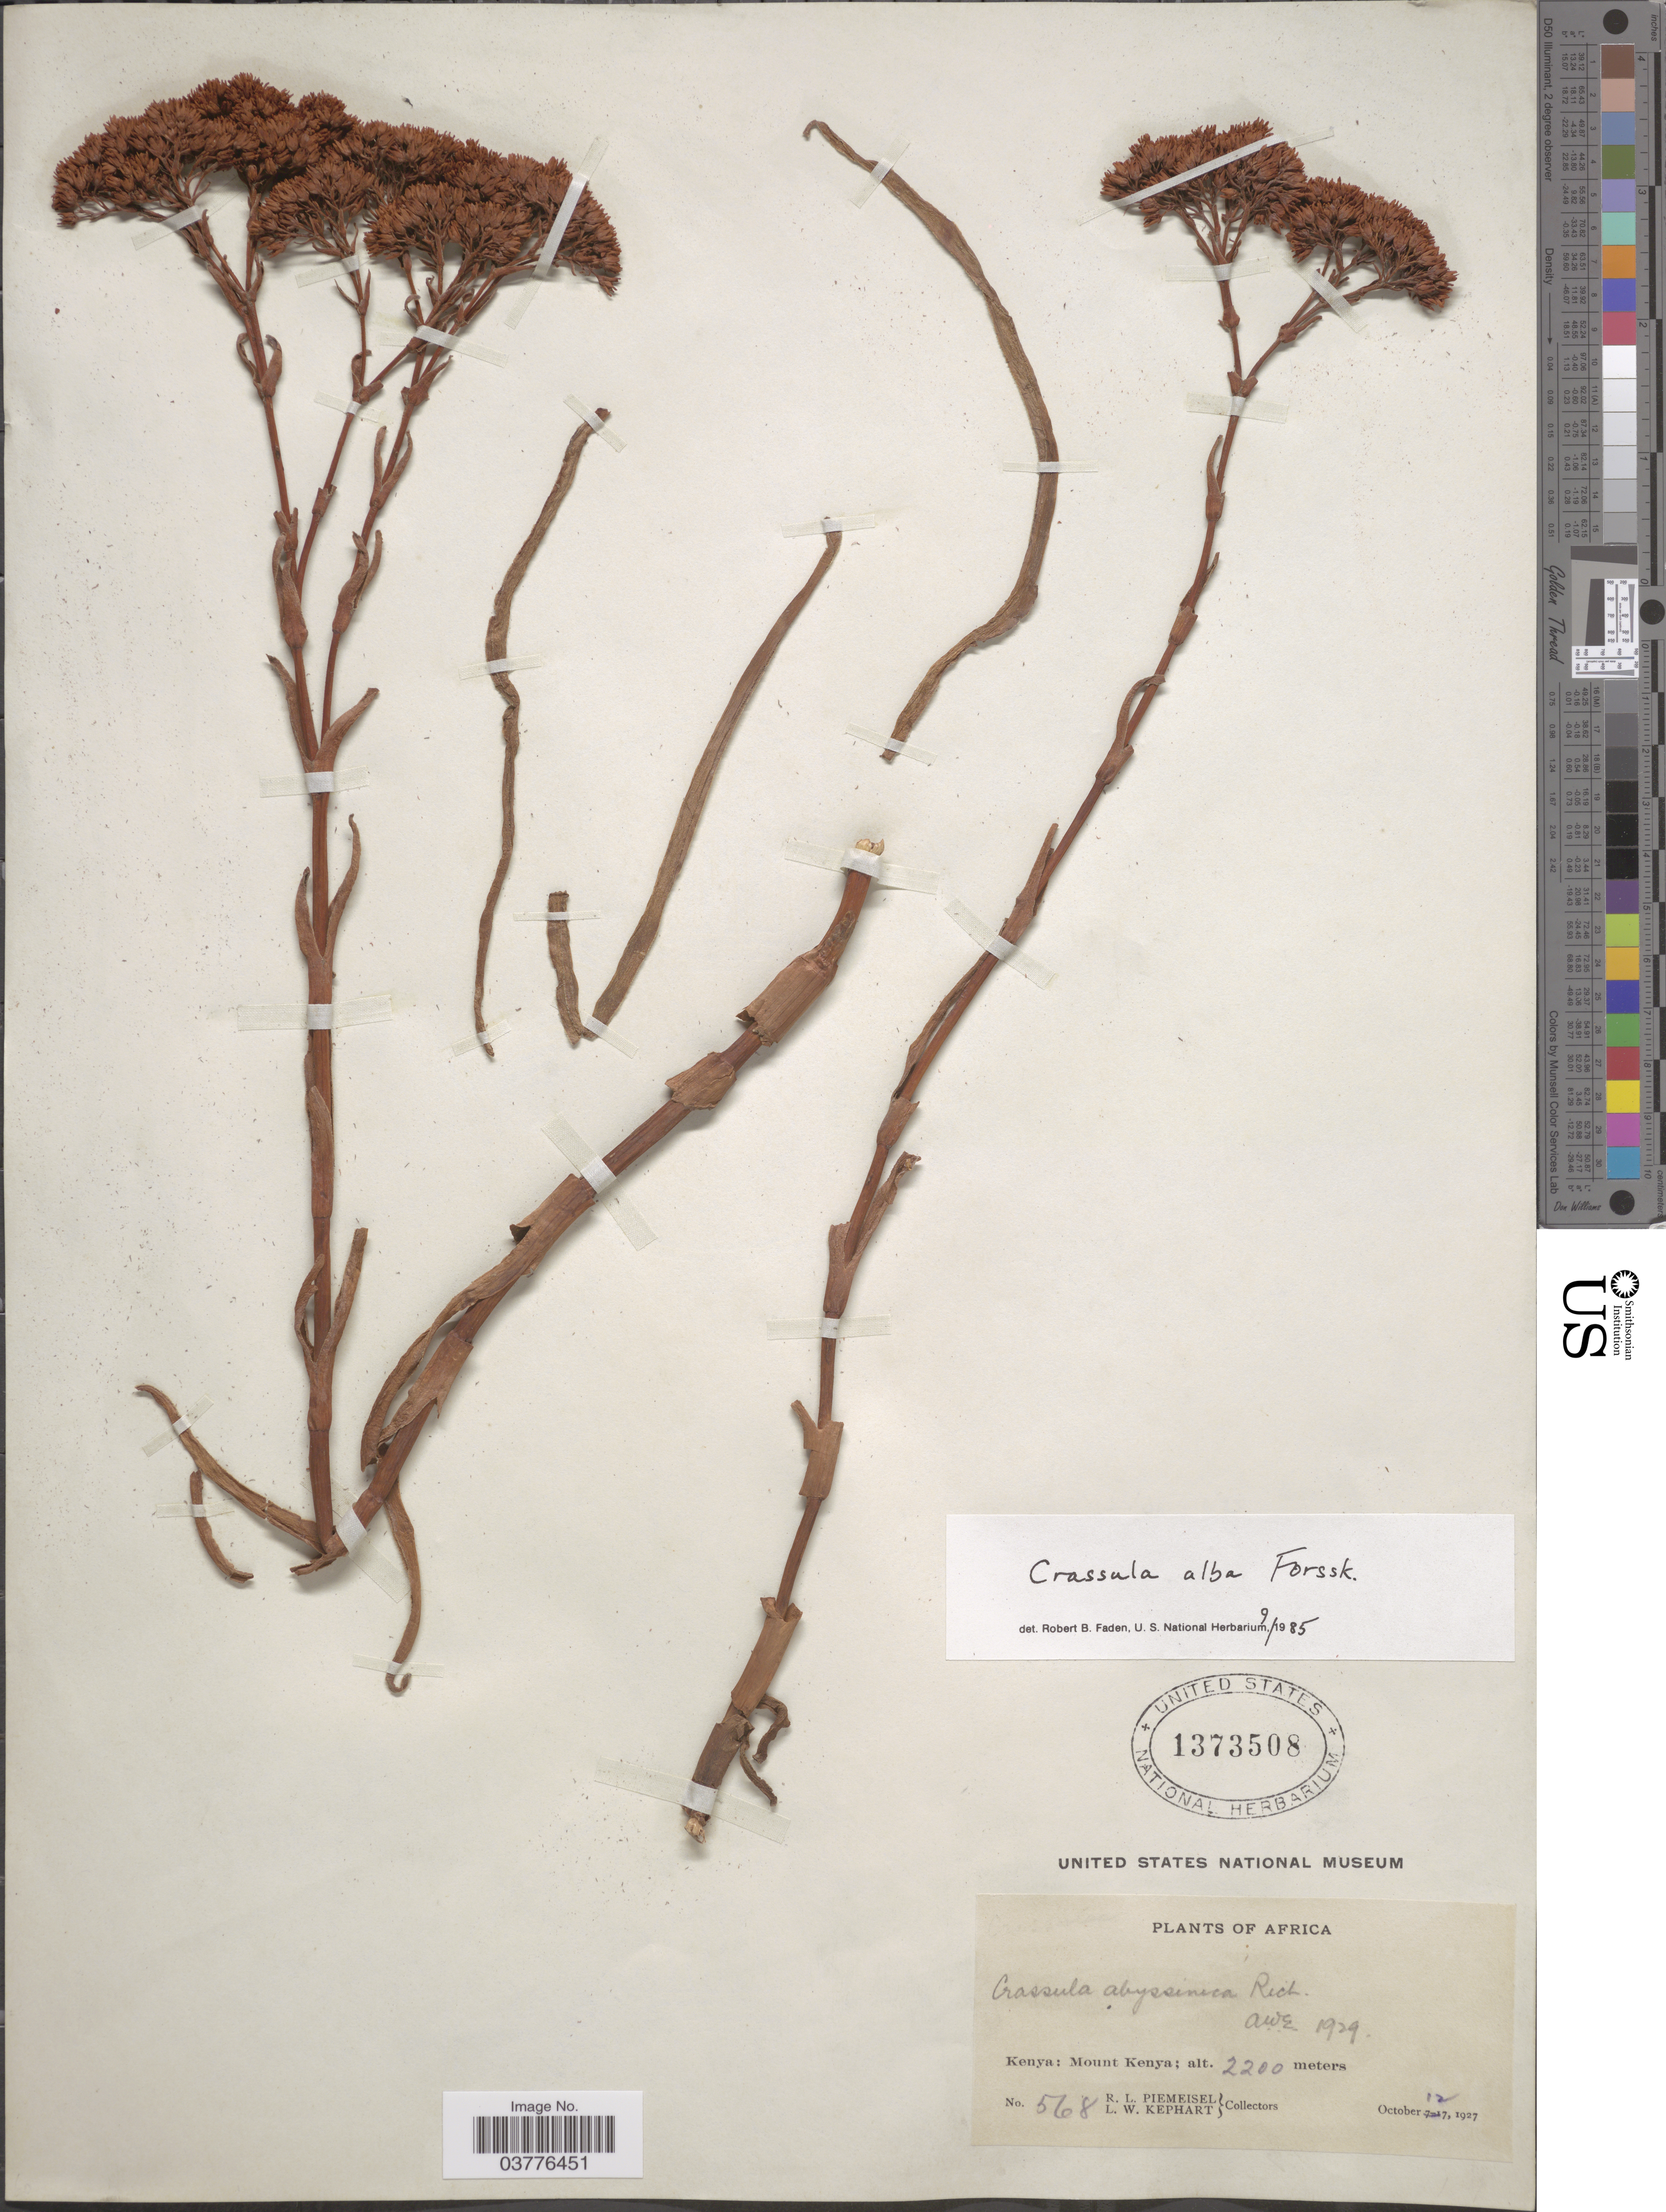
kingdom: Plantae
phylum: Tracheophyta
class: Magnoliopsida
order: Saxifragales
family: Crassulaceae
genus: Crassula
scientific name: Crassula alba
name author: Forssk.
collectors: R. L. Piemeisel & L. W. Kephart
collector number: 568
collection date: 1927-10-12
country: Kenya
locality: Mount Kenya.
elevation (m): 2200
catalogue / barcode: US 1373508